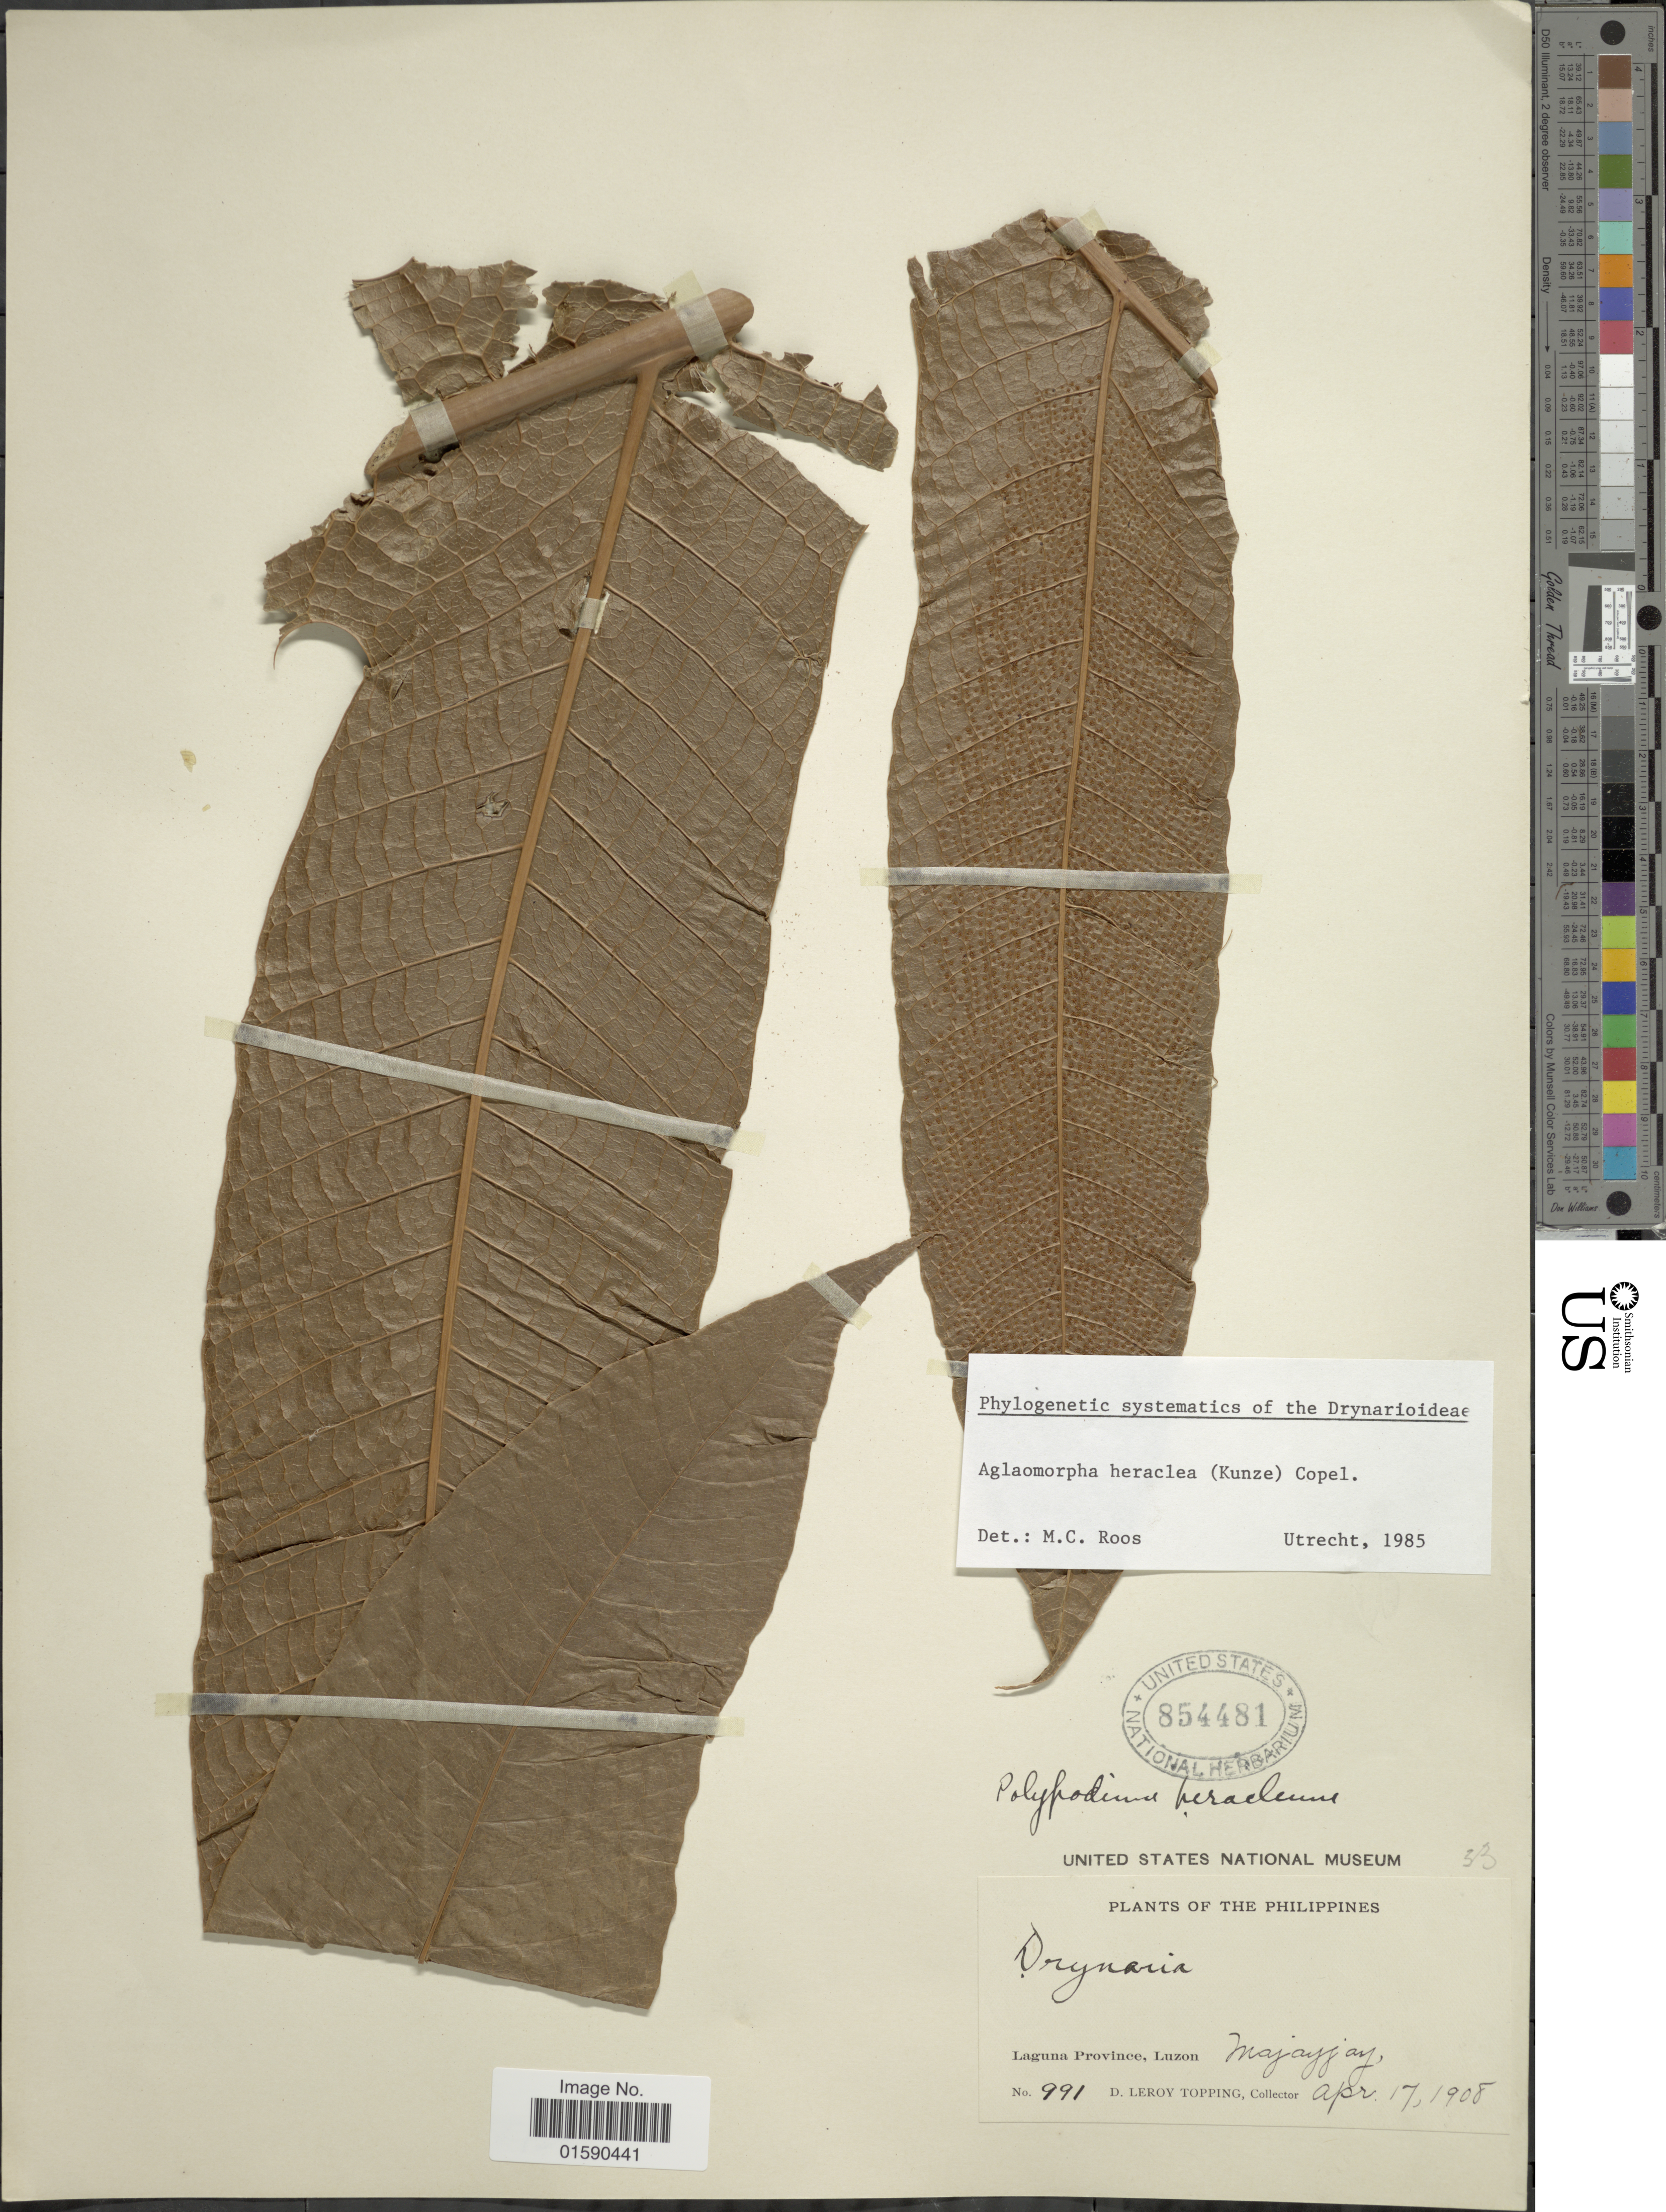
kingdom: Plantae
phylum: Tracheophyta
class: Polypodiopsida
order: Polypodiales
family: Polypodiaceae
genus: Aglaomorpha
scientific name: Aglaomorpha heraclea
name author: (Kunze) Copel.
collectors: D. L. Topping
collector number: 991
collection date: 1908-04-17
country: Philippines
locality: Laguna Province, Luzon, Majayjay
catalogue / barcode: US 854481